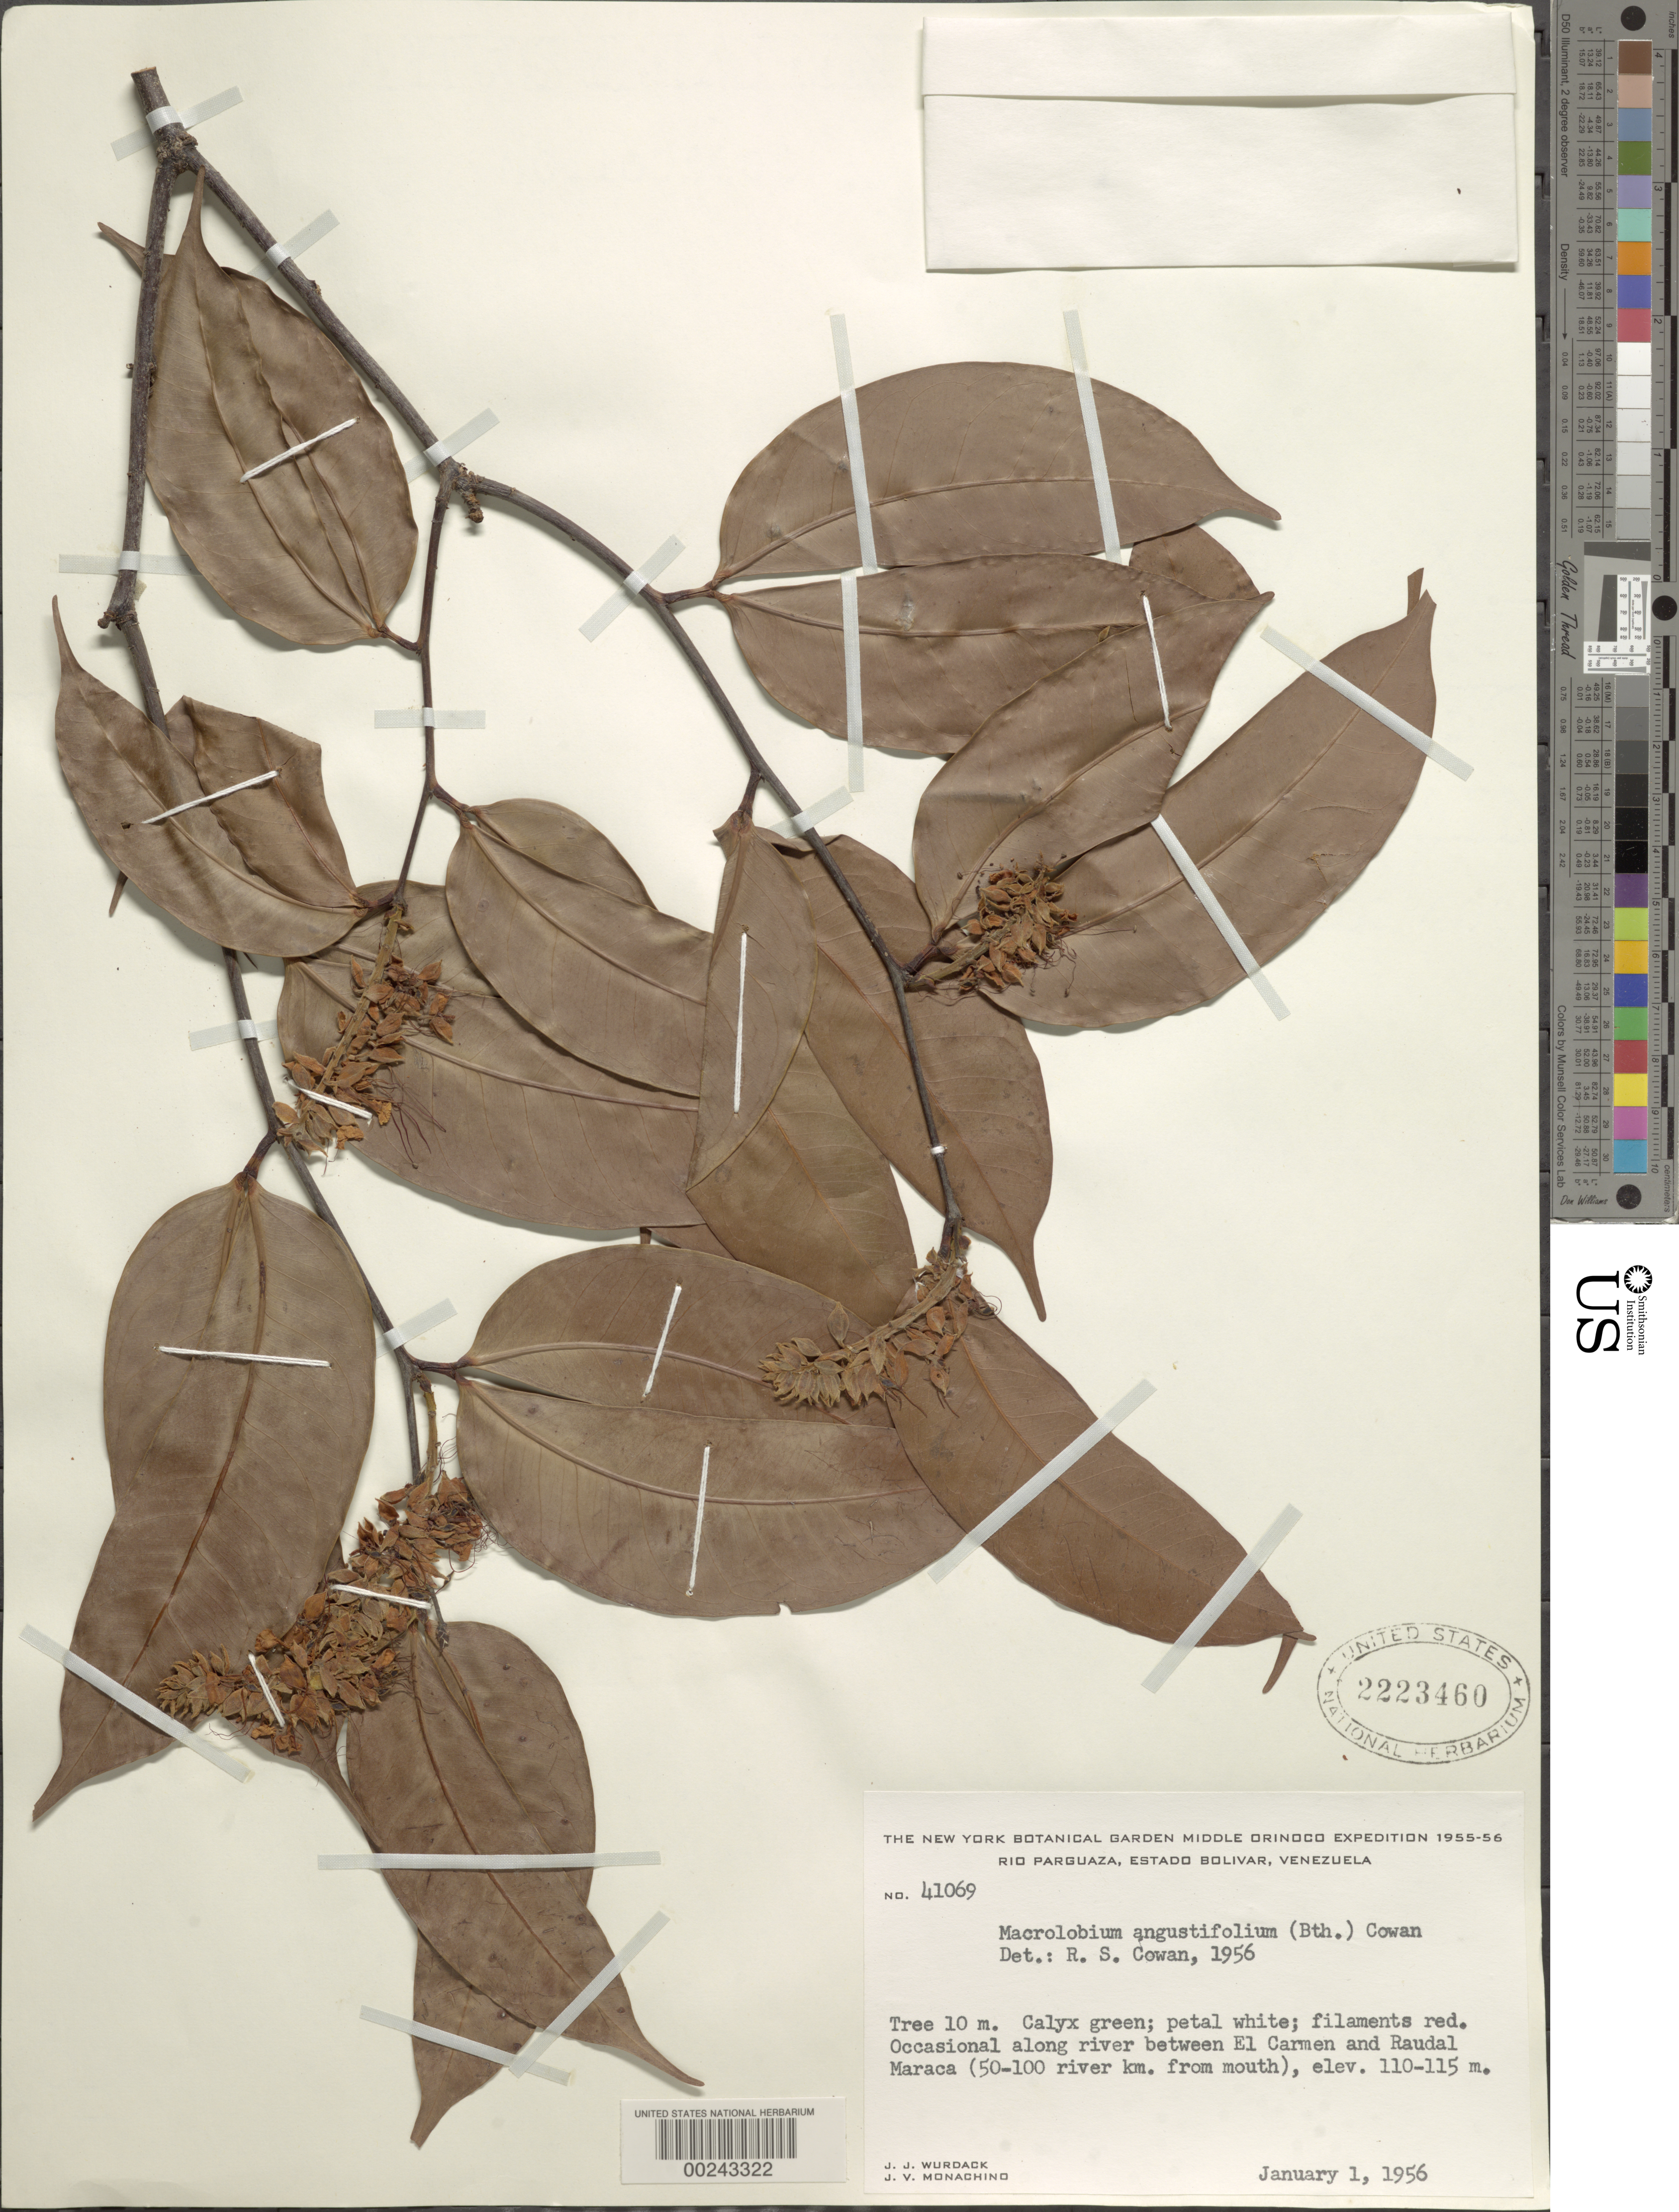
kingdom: Plantae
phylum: Tracheophyta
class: Magnoliopsida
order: Fabales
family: Fabaceae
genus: Macrolobium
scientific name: Macrolobium angustifolium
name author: (Benth.) R.S. Cowan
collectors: J. J. Wurdack & J. V. Monachino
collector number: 41069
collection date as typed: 01 Jan 1956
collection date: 1956-01-01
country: Venezuela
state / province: Bolivar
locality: Between el carmen and raudal maraca (50-100 river km from mouth)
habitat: Along river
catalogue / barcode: US 2223460